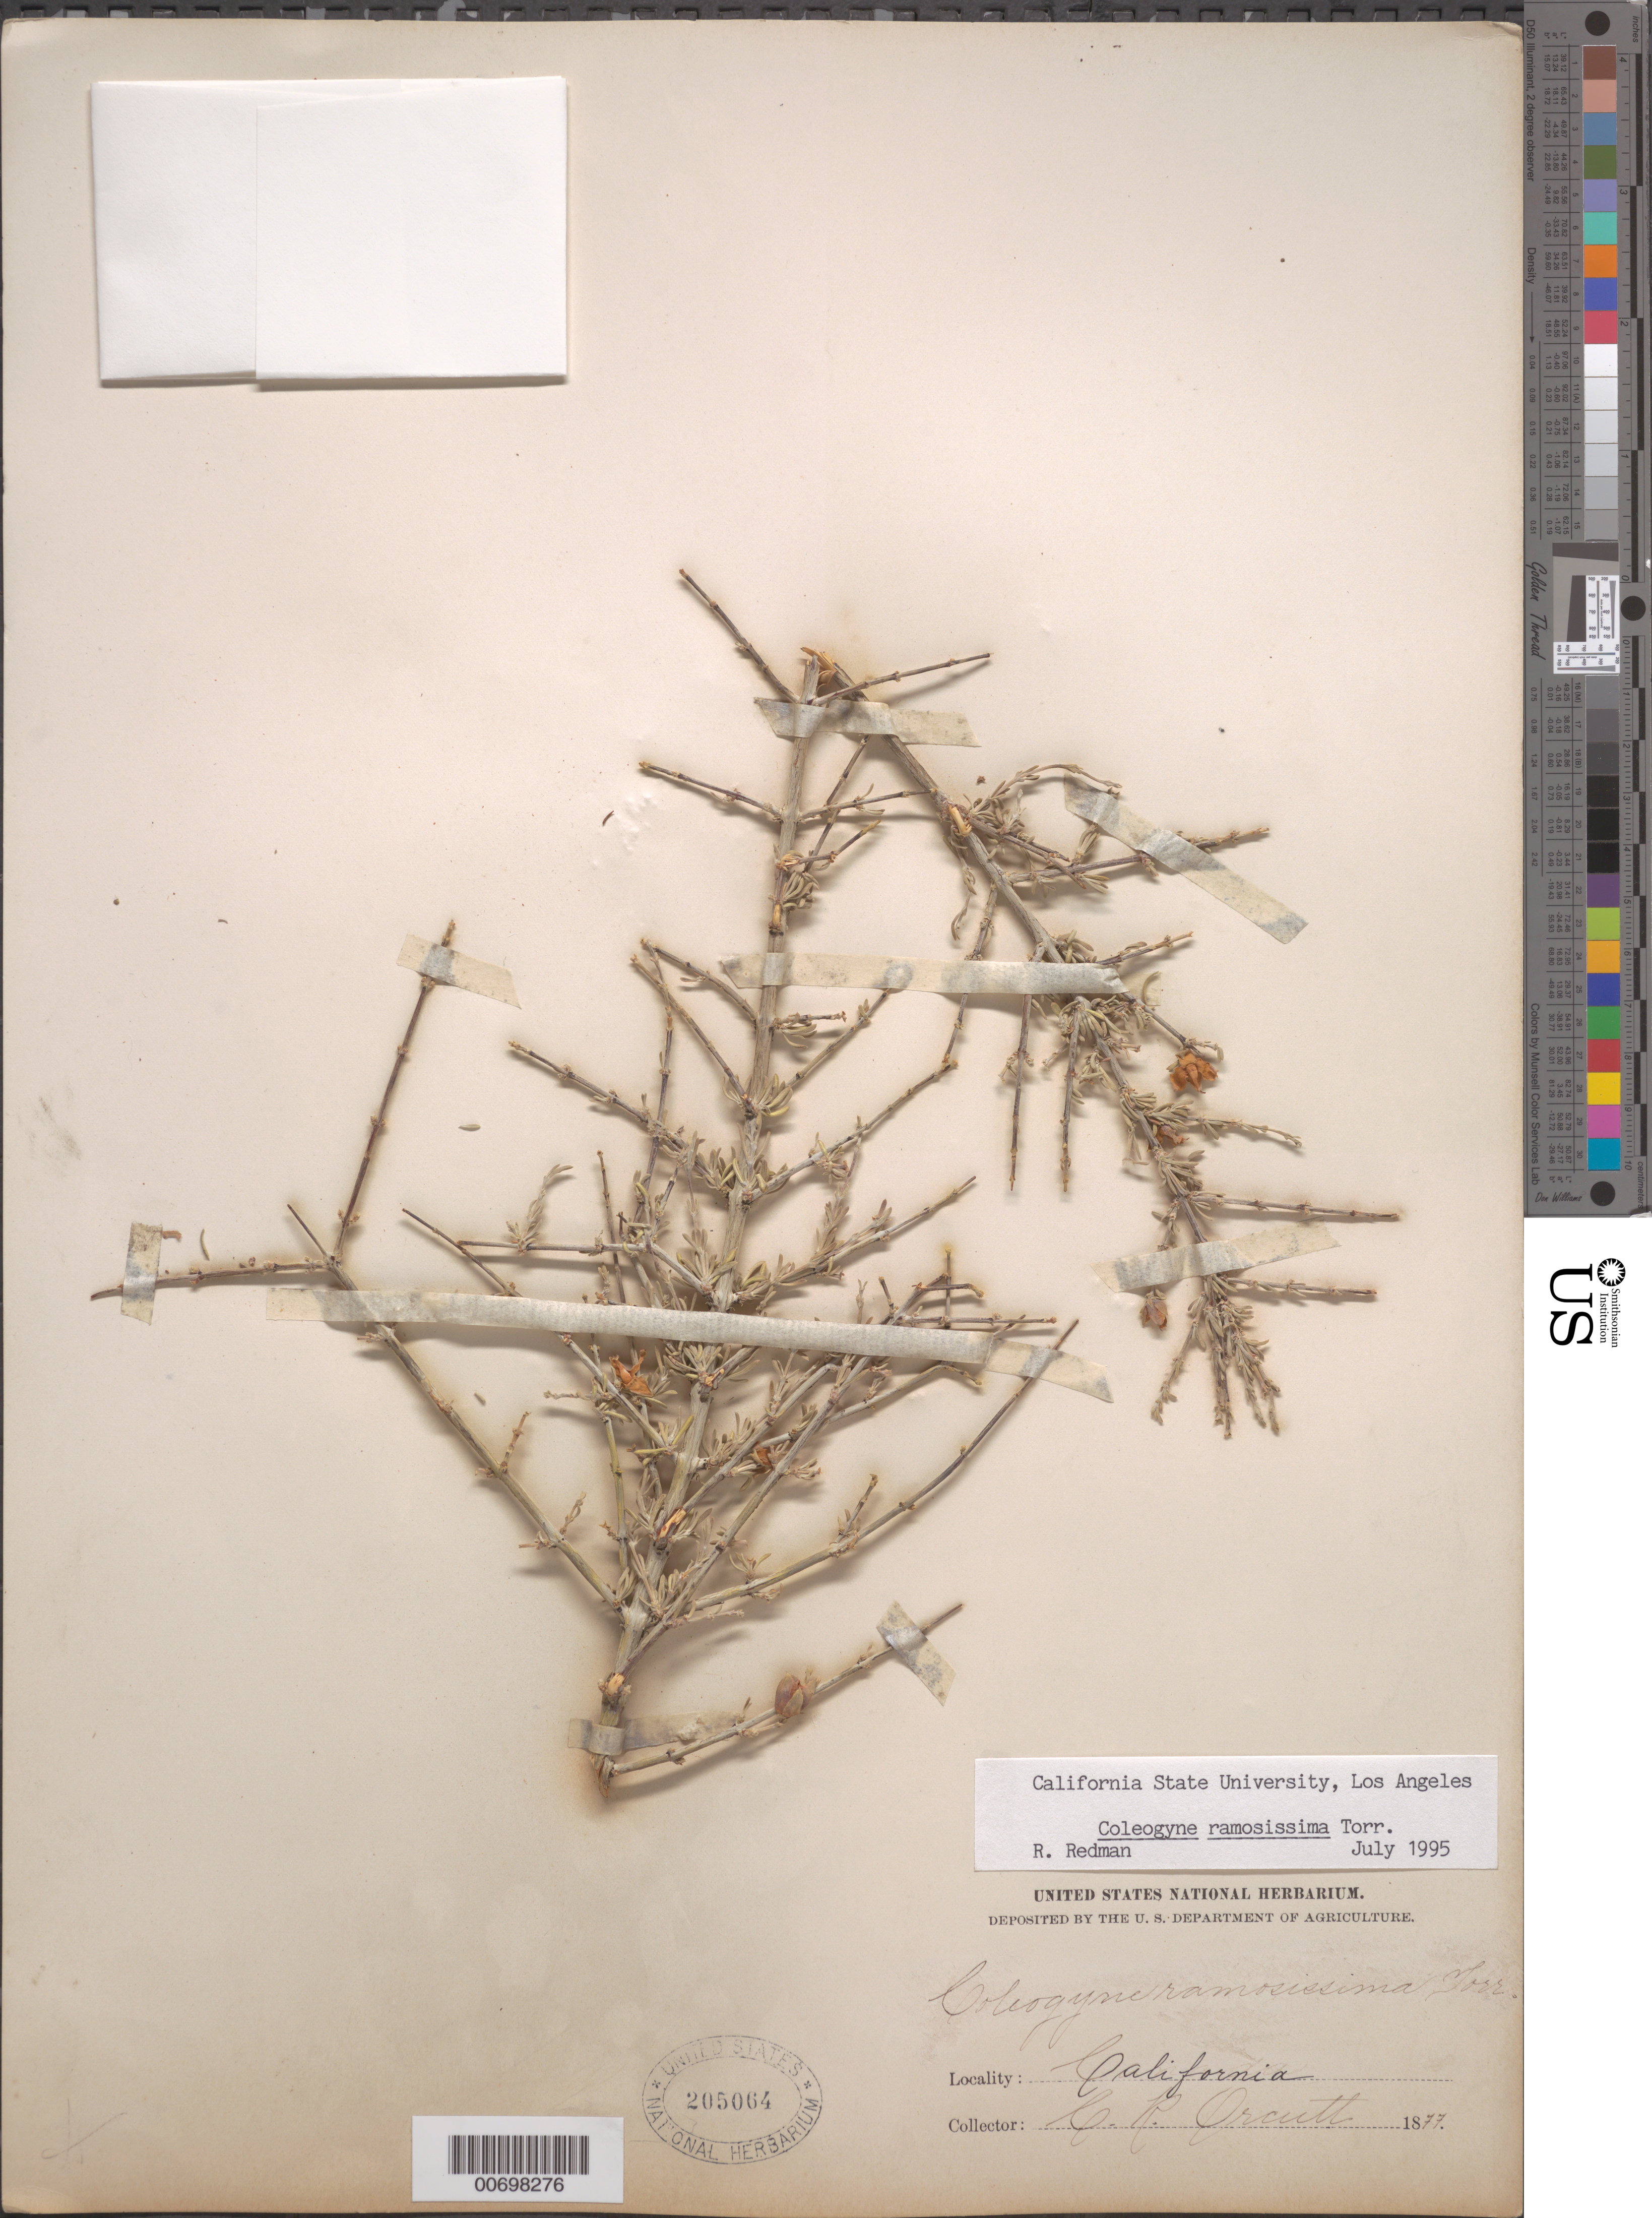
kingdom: Plantae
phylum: Tracheophyta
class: Magnoliopsida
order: Rosales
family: Rosaceae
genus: Coleogyne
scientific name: Coleogyne ramosissima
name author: Torr.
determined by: Redman, R., (CSLA), California State University at Los Angeles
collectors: C. R. Orcutt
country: United States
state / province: California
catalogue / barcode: US 205064